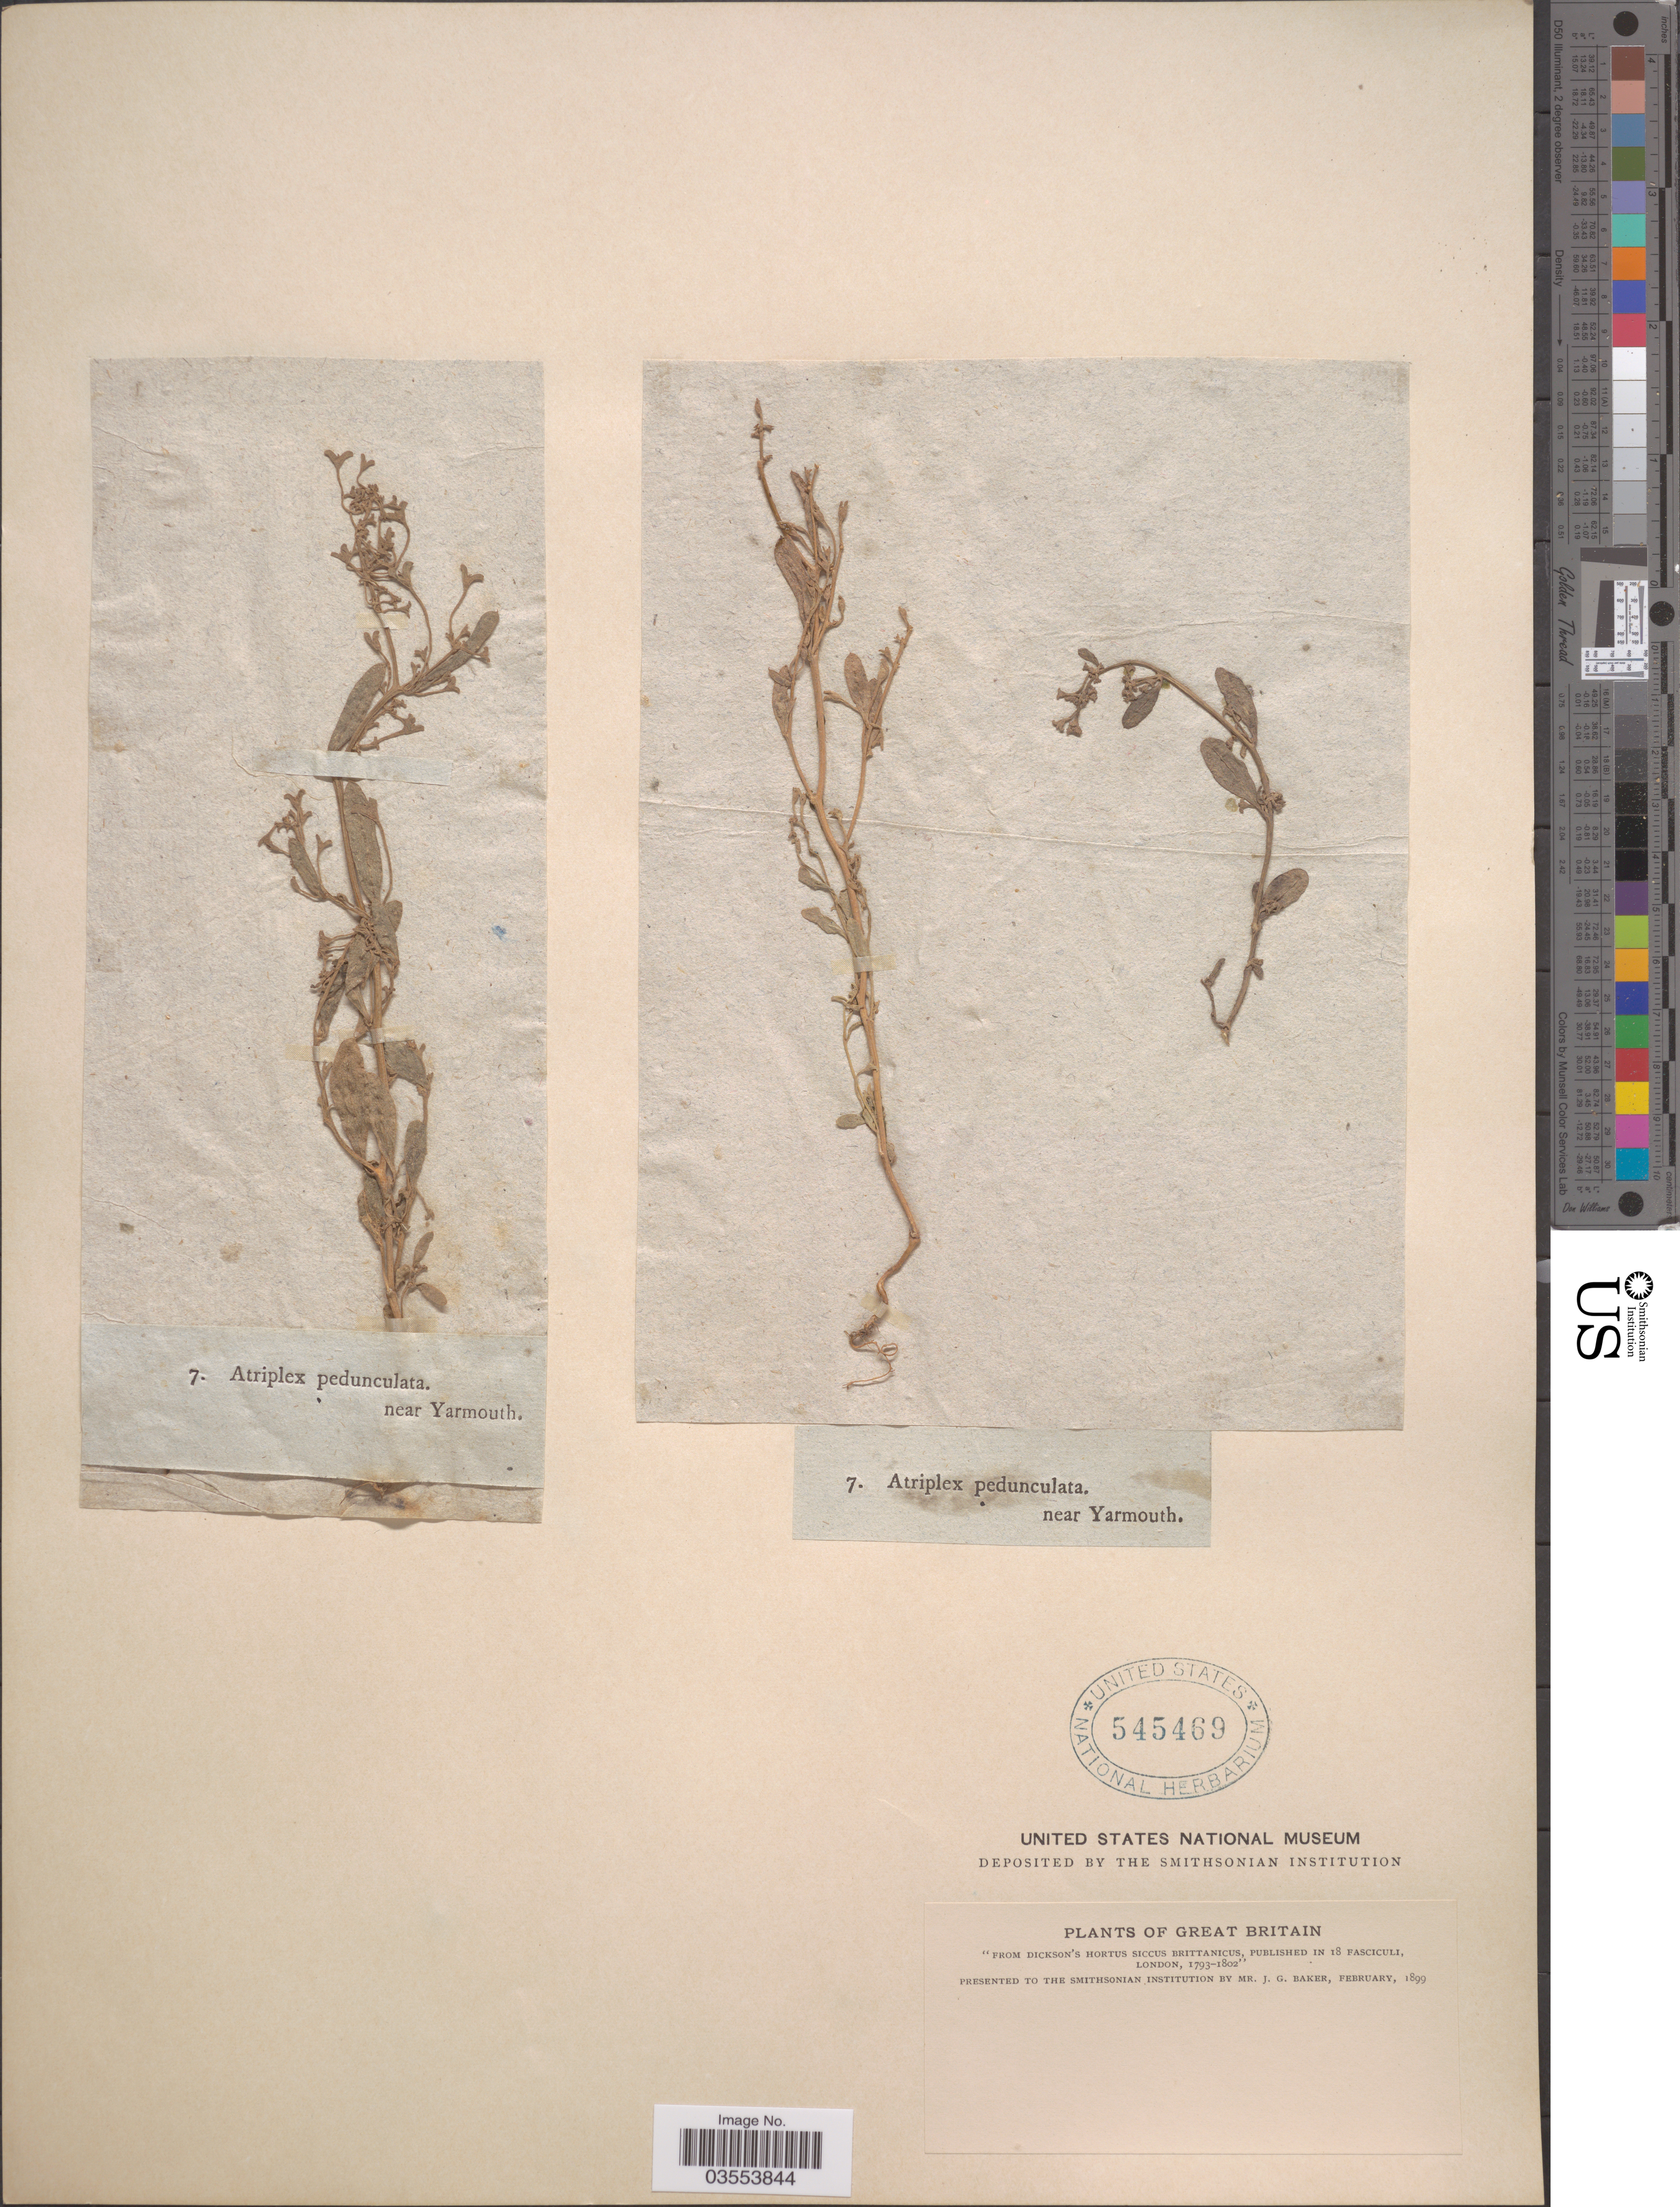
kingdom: Plantae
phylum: Tracheophyta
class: Magnoliopsida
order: Caryophyllales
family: Amaranthaceae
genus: Atriplex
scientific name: Atriplex pedunculata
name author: L.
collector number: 7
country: United Kingdom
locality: Great Britain. Near Yarmouth.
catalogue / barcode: US 545469